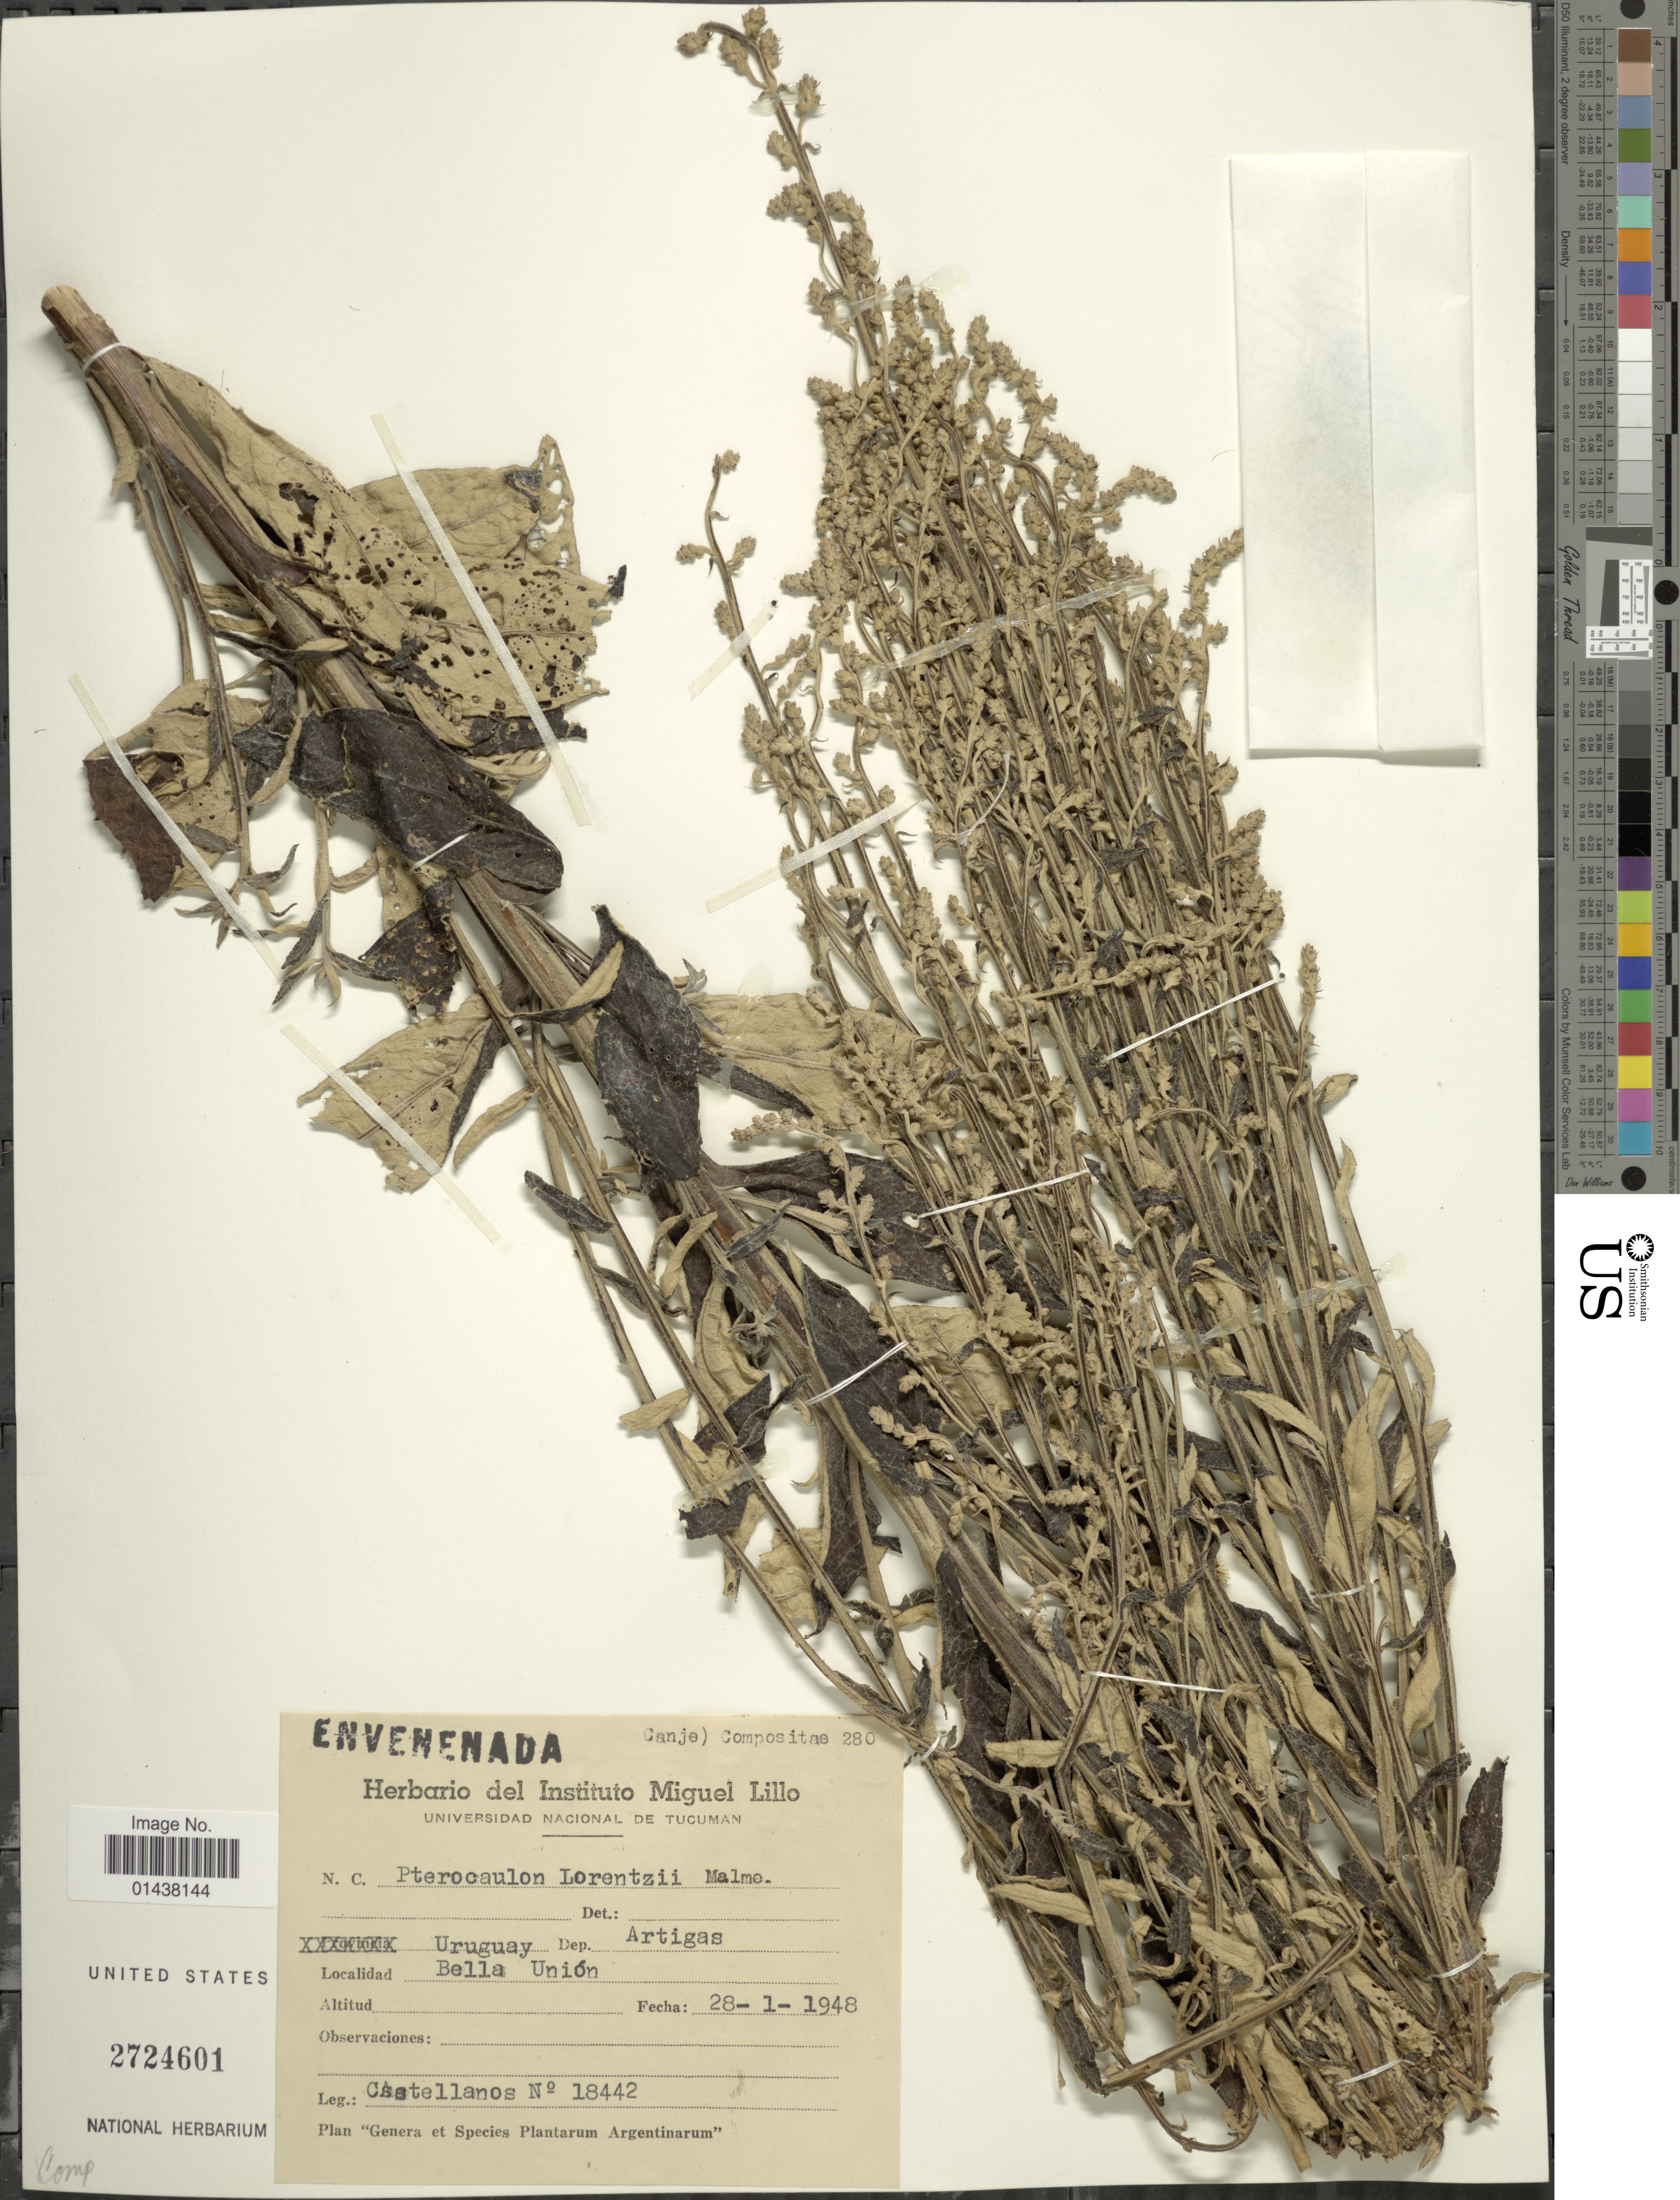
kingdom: Plantae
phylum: Tracheophyta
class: Magnoliopsida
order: Asterales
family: Asteraceae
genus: Pterocaulon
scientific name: Pterocaulon lorentzii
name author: Malme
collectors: -- Castellanos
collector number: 18842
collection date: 1948-01-28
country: Uruguay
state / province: Artigas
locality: Bella Union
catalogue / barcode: US 2724601